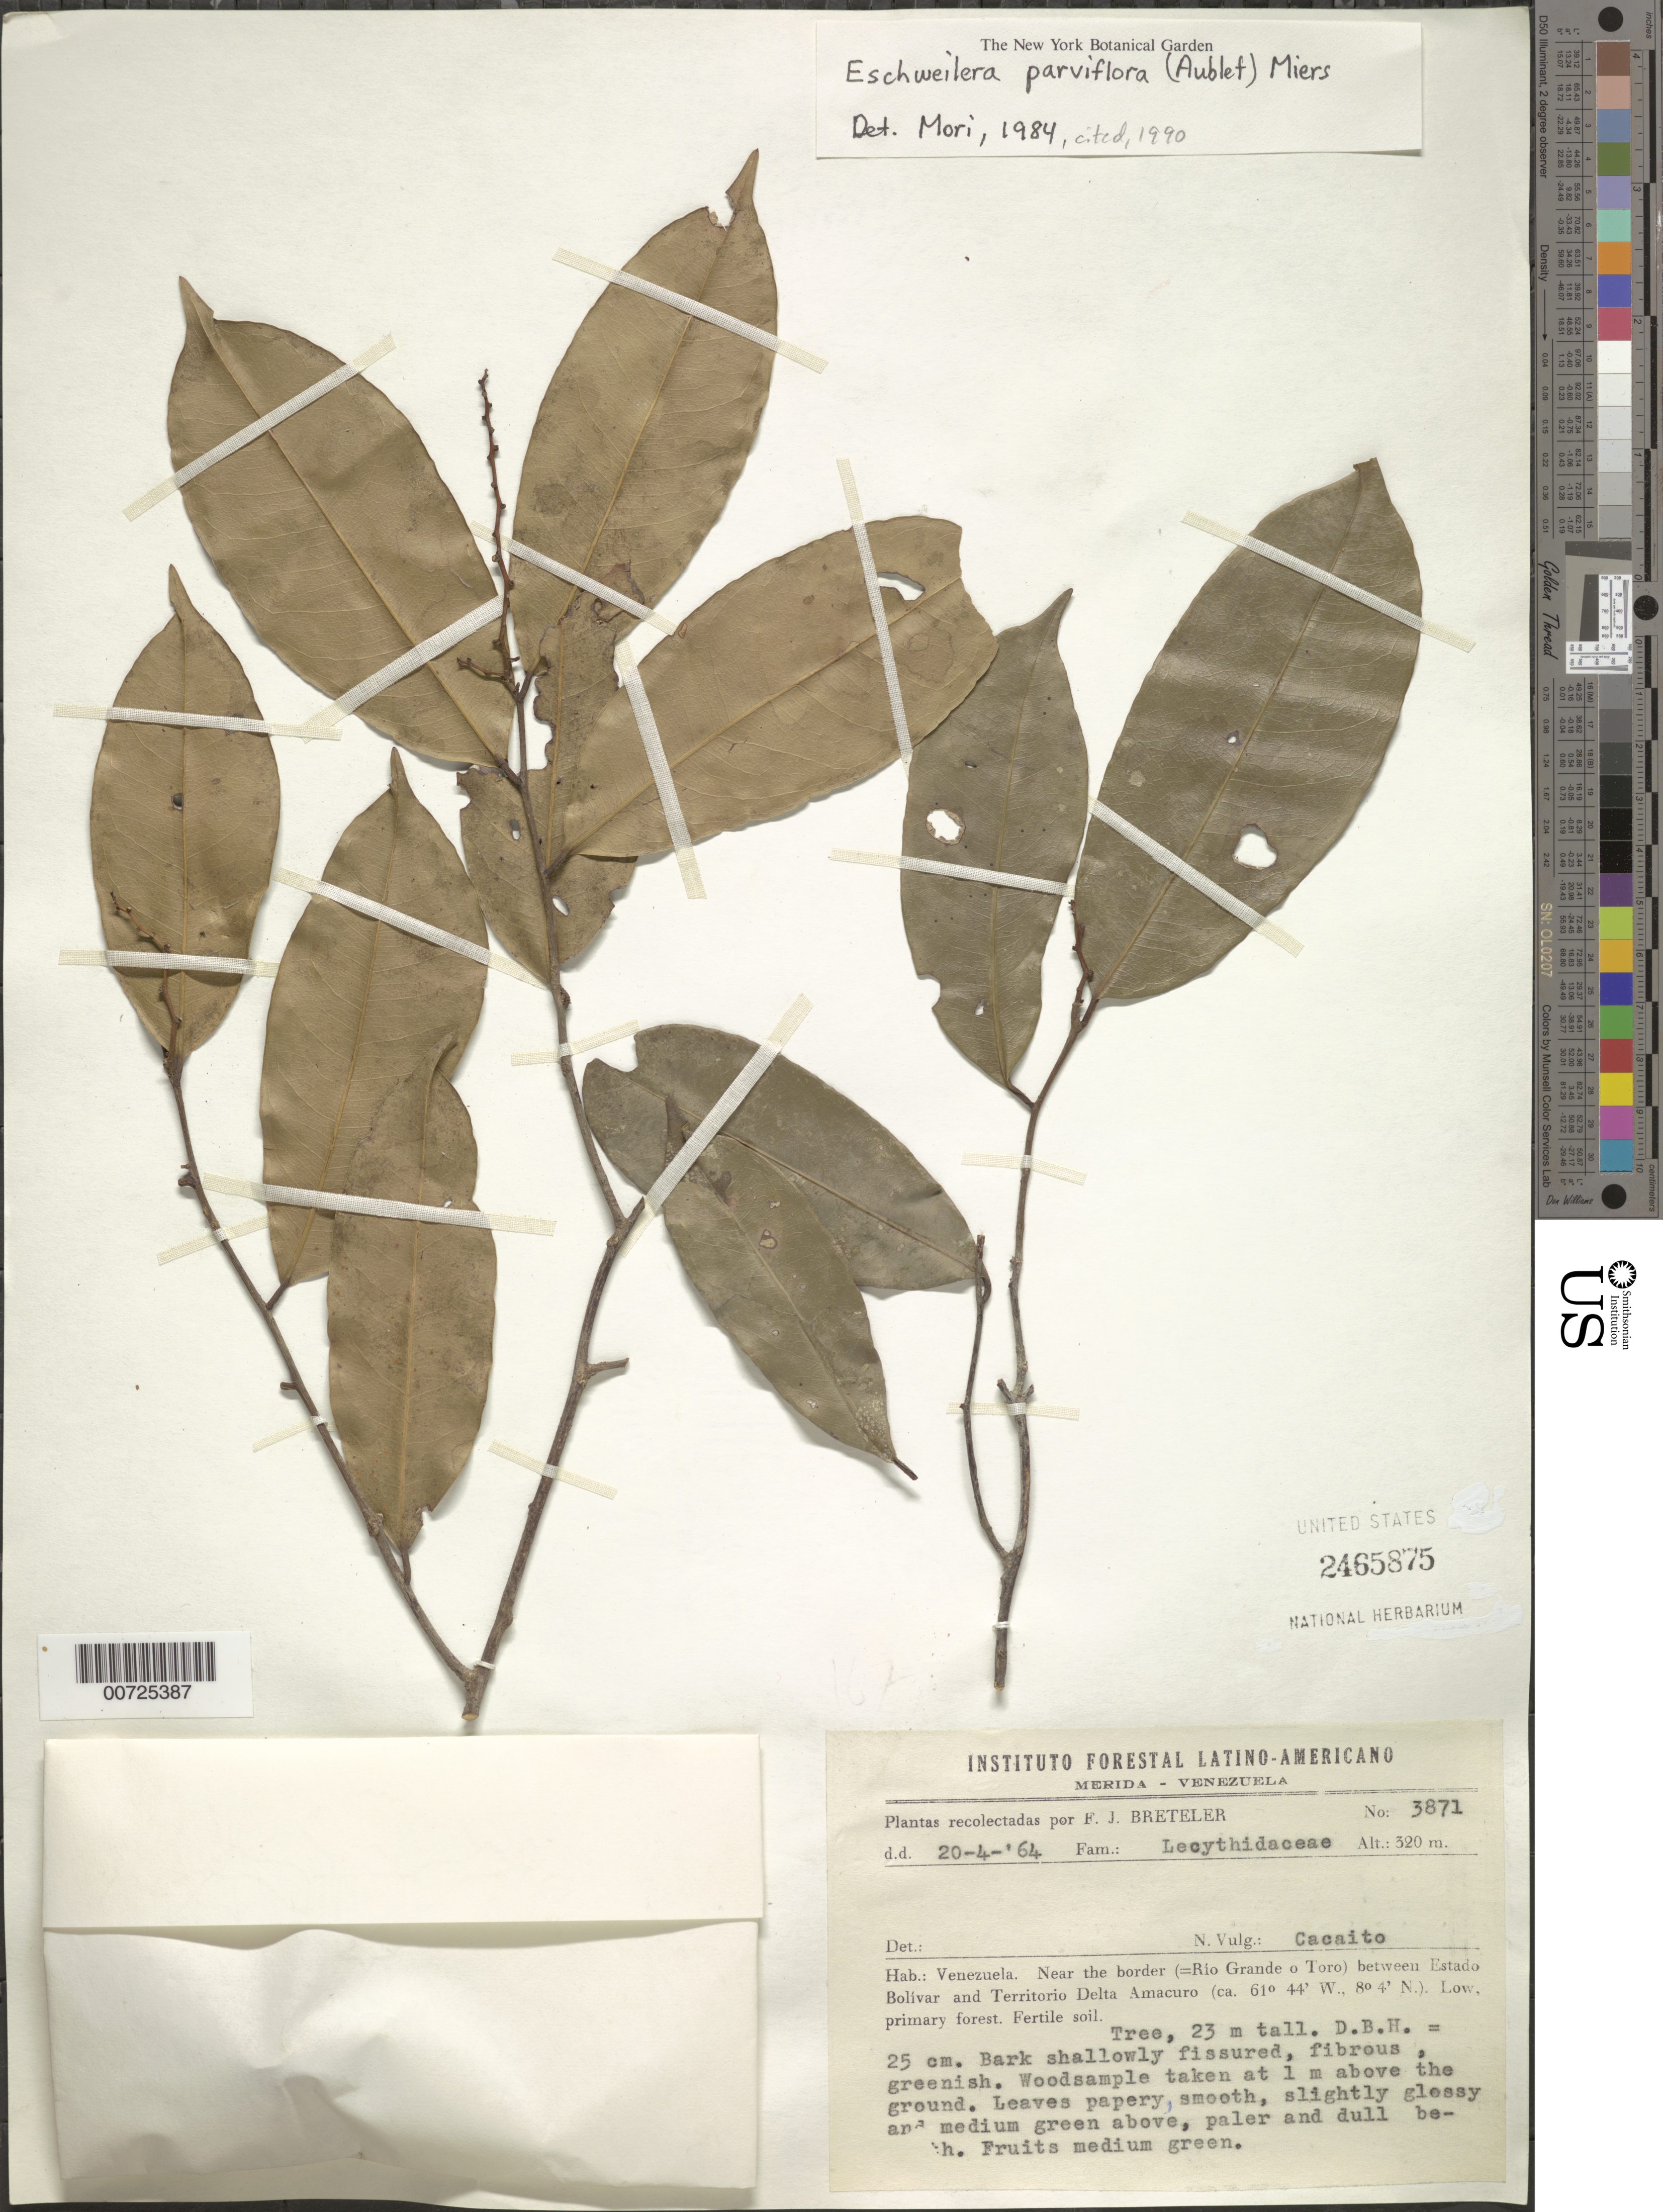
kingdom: Plantae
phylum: Tracheophyta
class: Magnoliopsida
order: Ericales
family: Lecythidaceae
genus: Eschweilera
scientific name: Eschweilera parviflora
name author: (Aubl.) Miers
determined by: Mori, Scott A.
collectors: F. J. Breteler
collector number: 3871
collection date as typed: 20-Apr-64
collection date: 1964-04-20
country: Venezuela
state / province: Bolívar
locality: Río Grande o Toro, near border between Estado Bolívar and Territorío Delta Amacuro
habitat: Low, primary forest, fertile soil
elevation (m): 320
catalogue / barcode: US 2465875